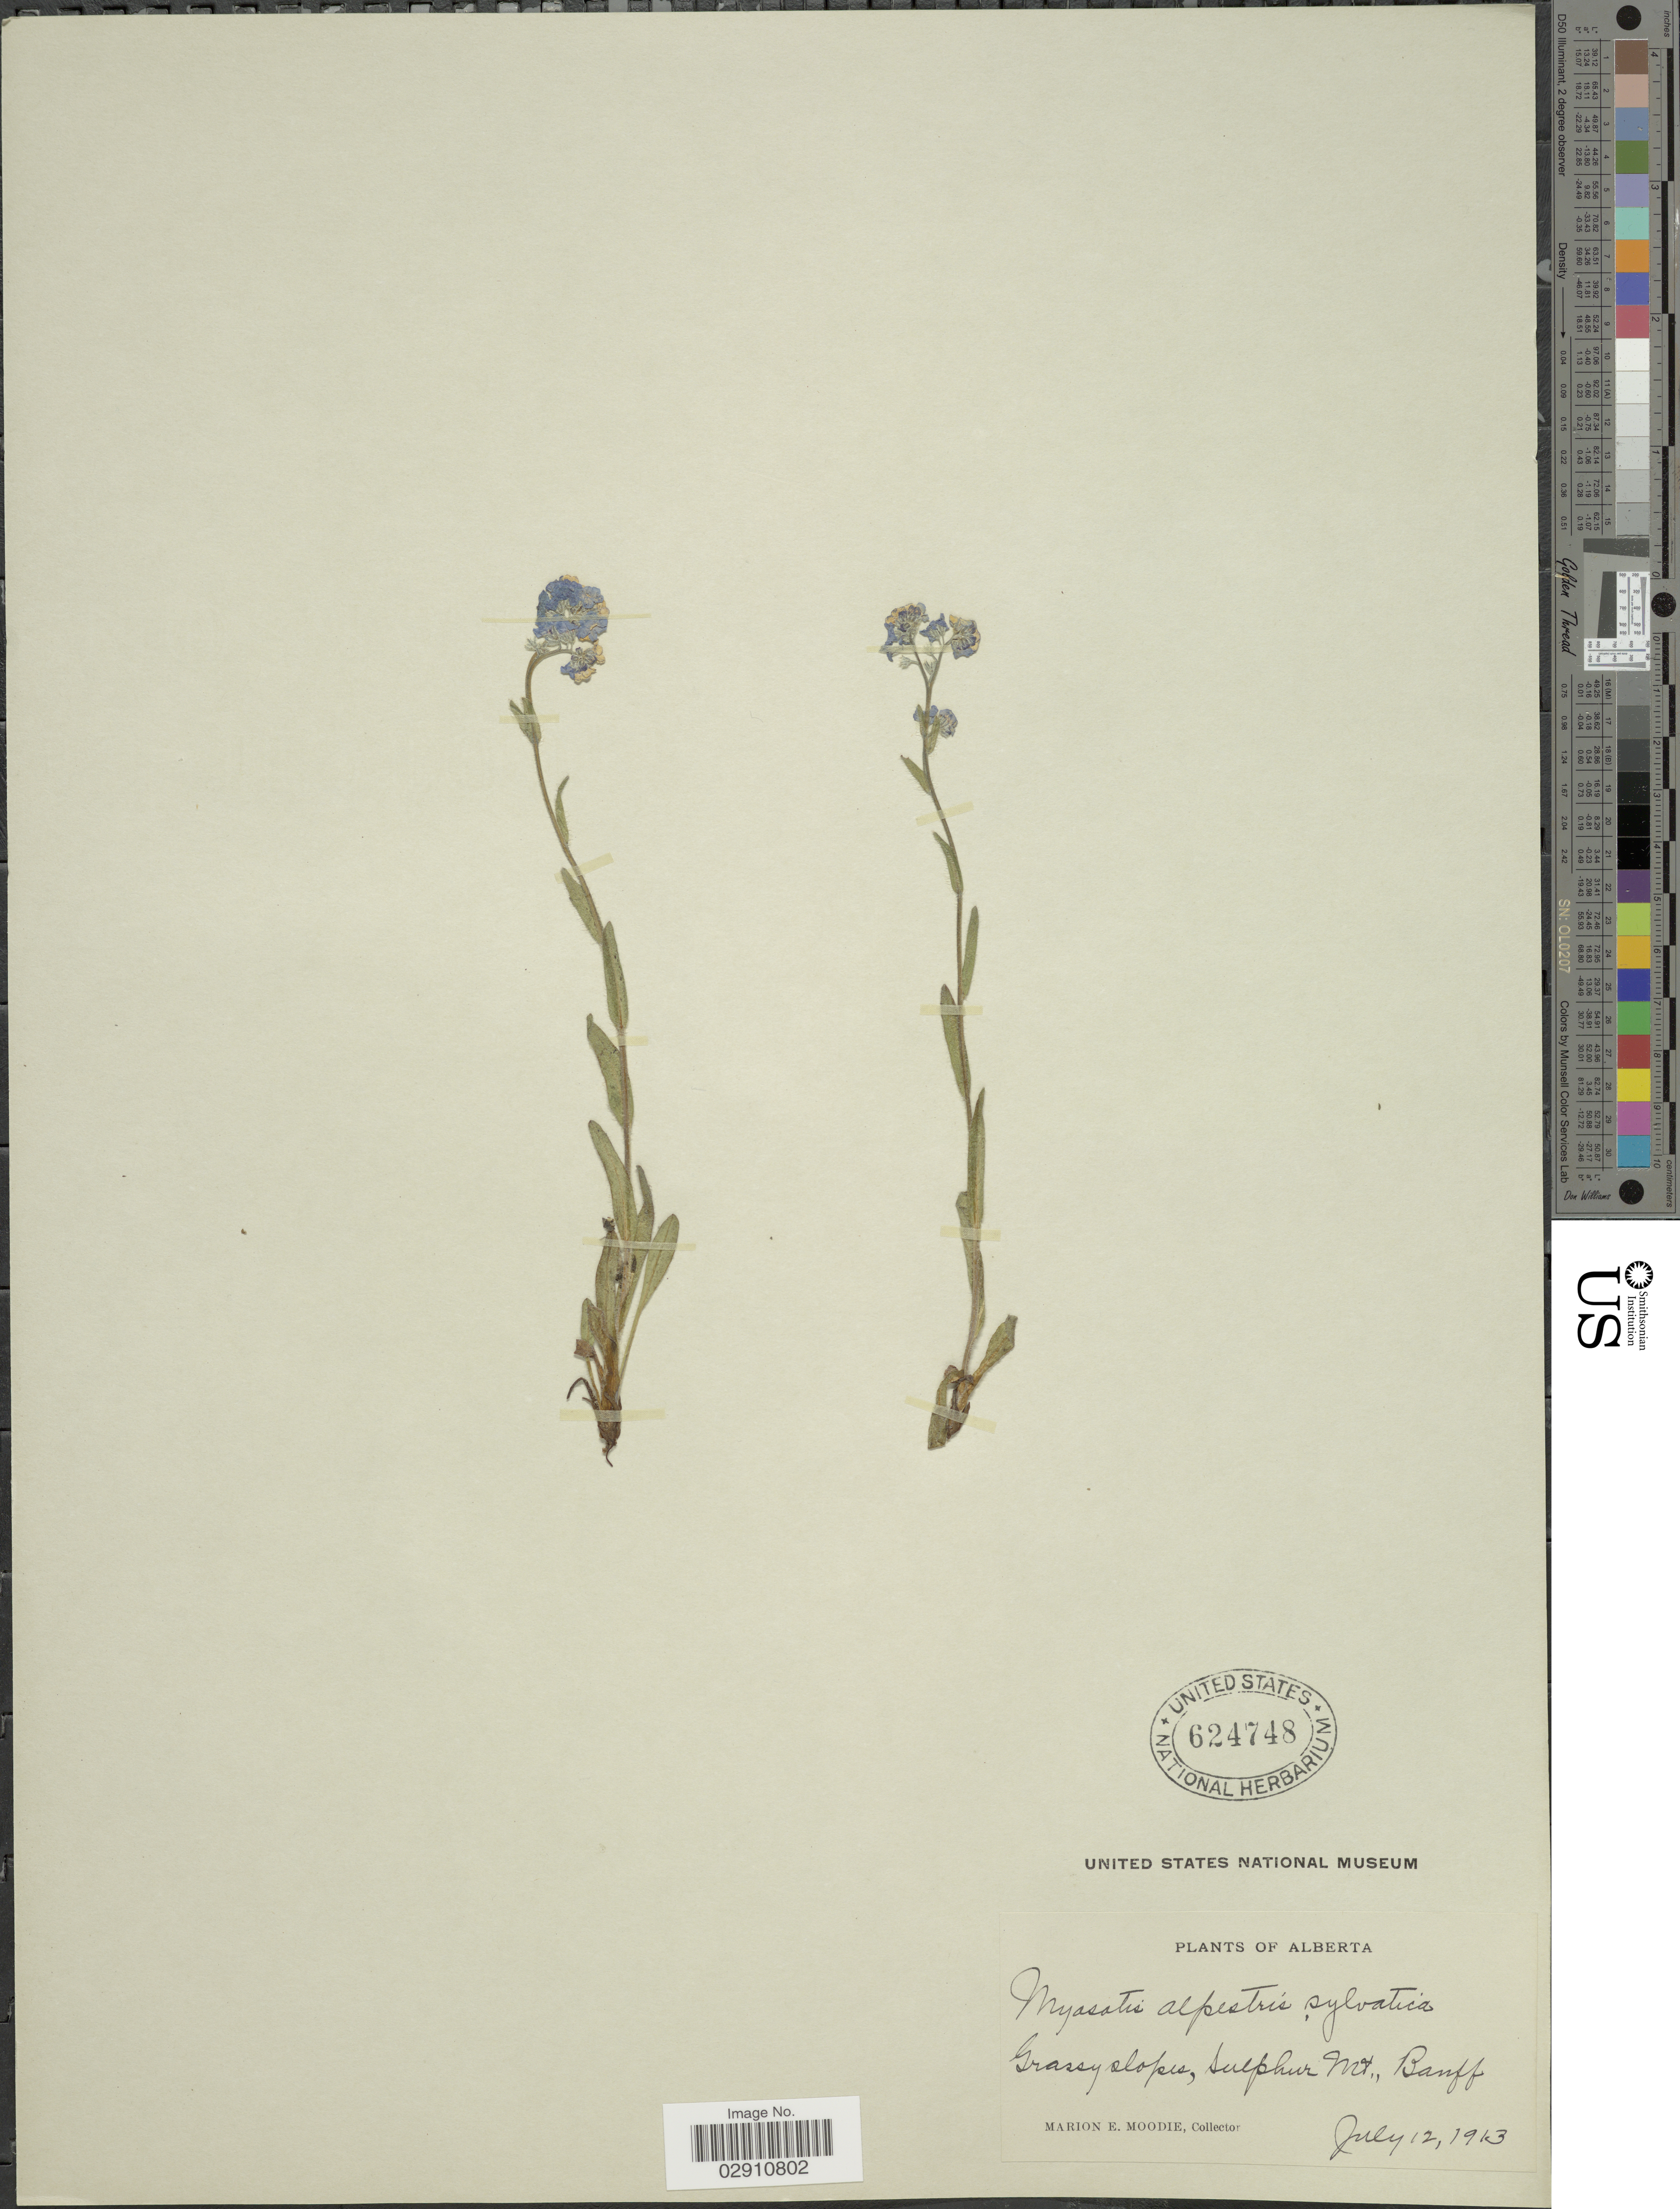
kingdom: Plantae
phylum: Tracheophyta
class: Magnoliopsida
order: Boraginales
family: Boraginaceae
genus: Myosotis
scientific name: Myosotis alpestris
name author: F.W. Schmidt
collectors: M. E. Moodie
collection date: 1913-07-12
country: Canada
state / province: Alberta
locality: Grassy slopes, Sulphur Mt., Banff.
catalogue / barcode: US 624748